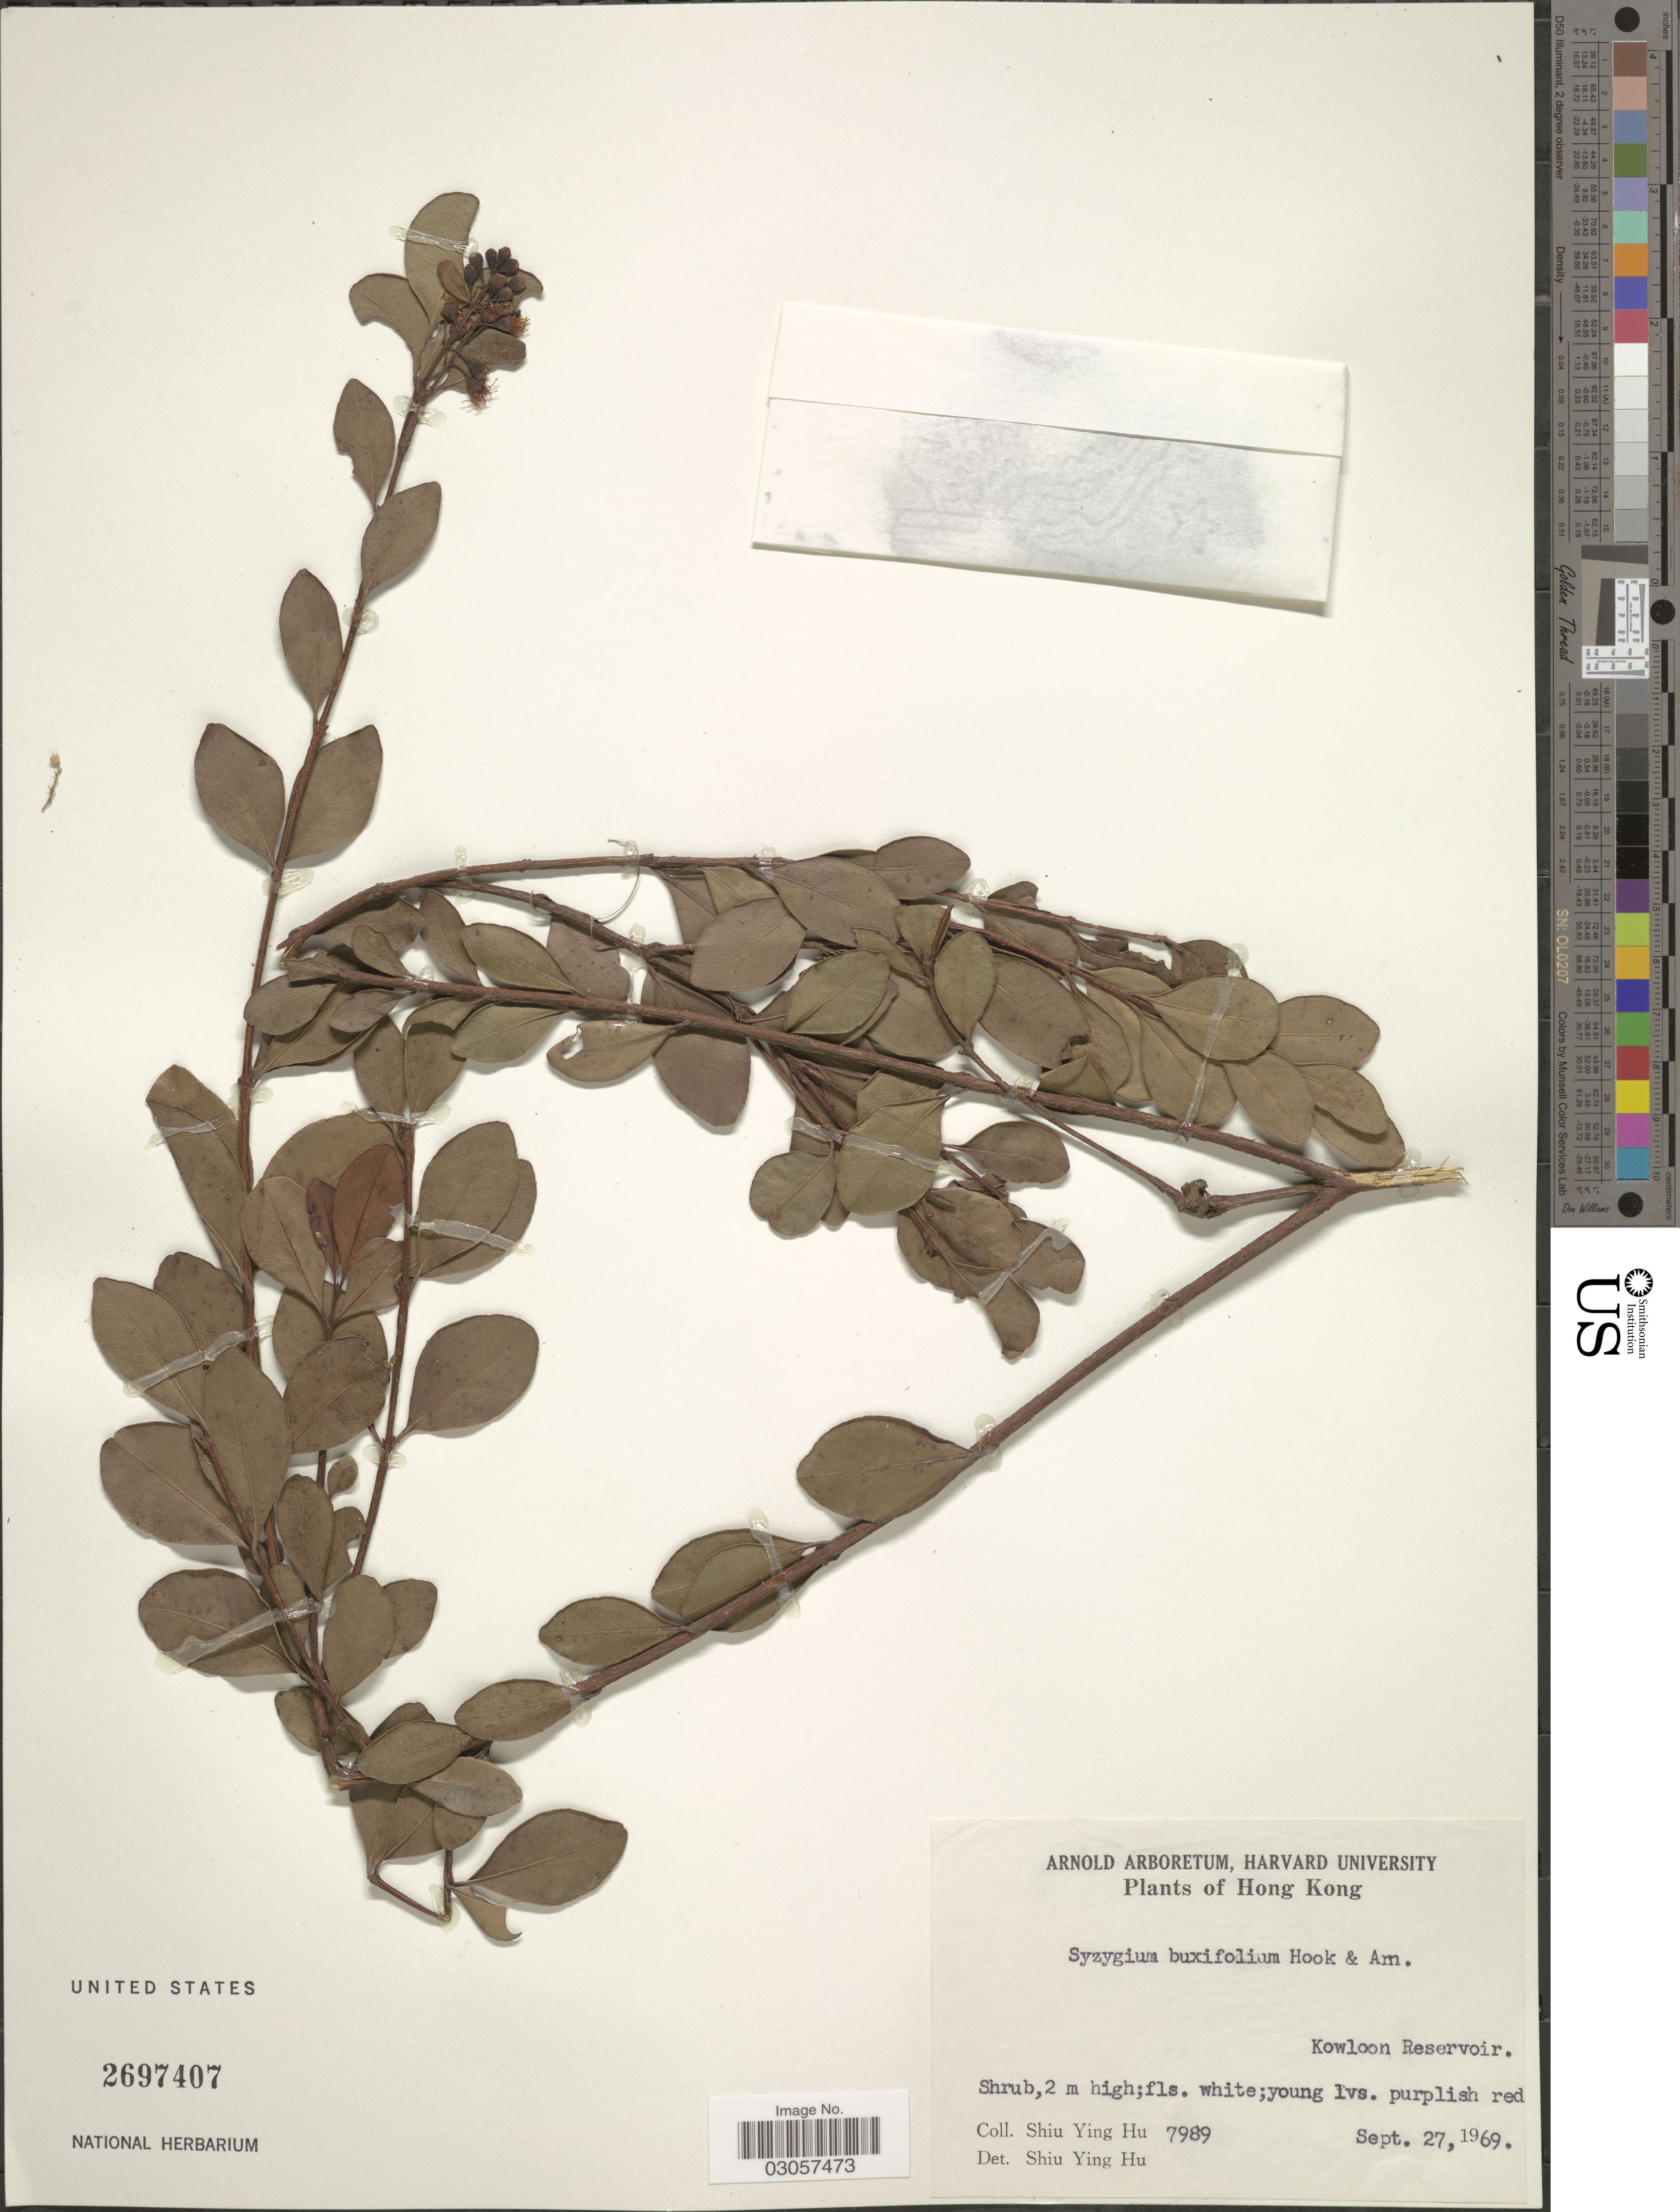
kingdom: Plantae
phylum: Tracheophyta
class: Magnoliopsida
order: Myrtales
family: Myrtaceae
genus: Syzygium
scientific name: Syzygium buxifolium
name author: Hook. & Arn.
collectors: S. Y. Hu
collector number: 7989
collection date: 1969-09-27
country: China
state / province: Hong Kong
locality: Kowloon Reservoir.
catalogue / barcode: US 2697407